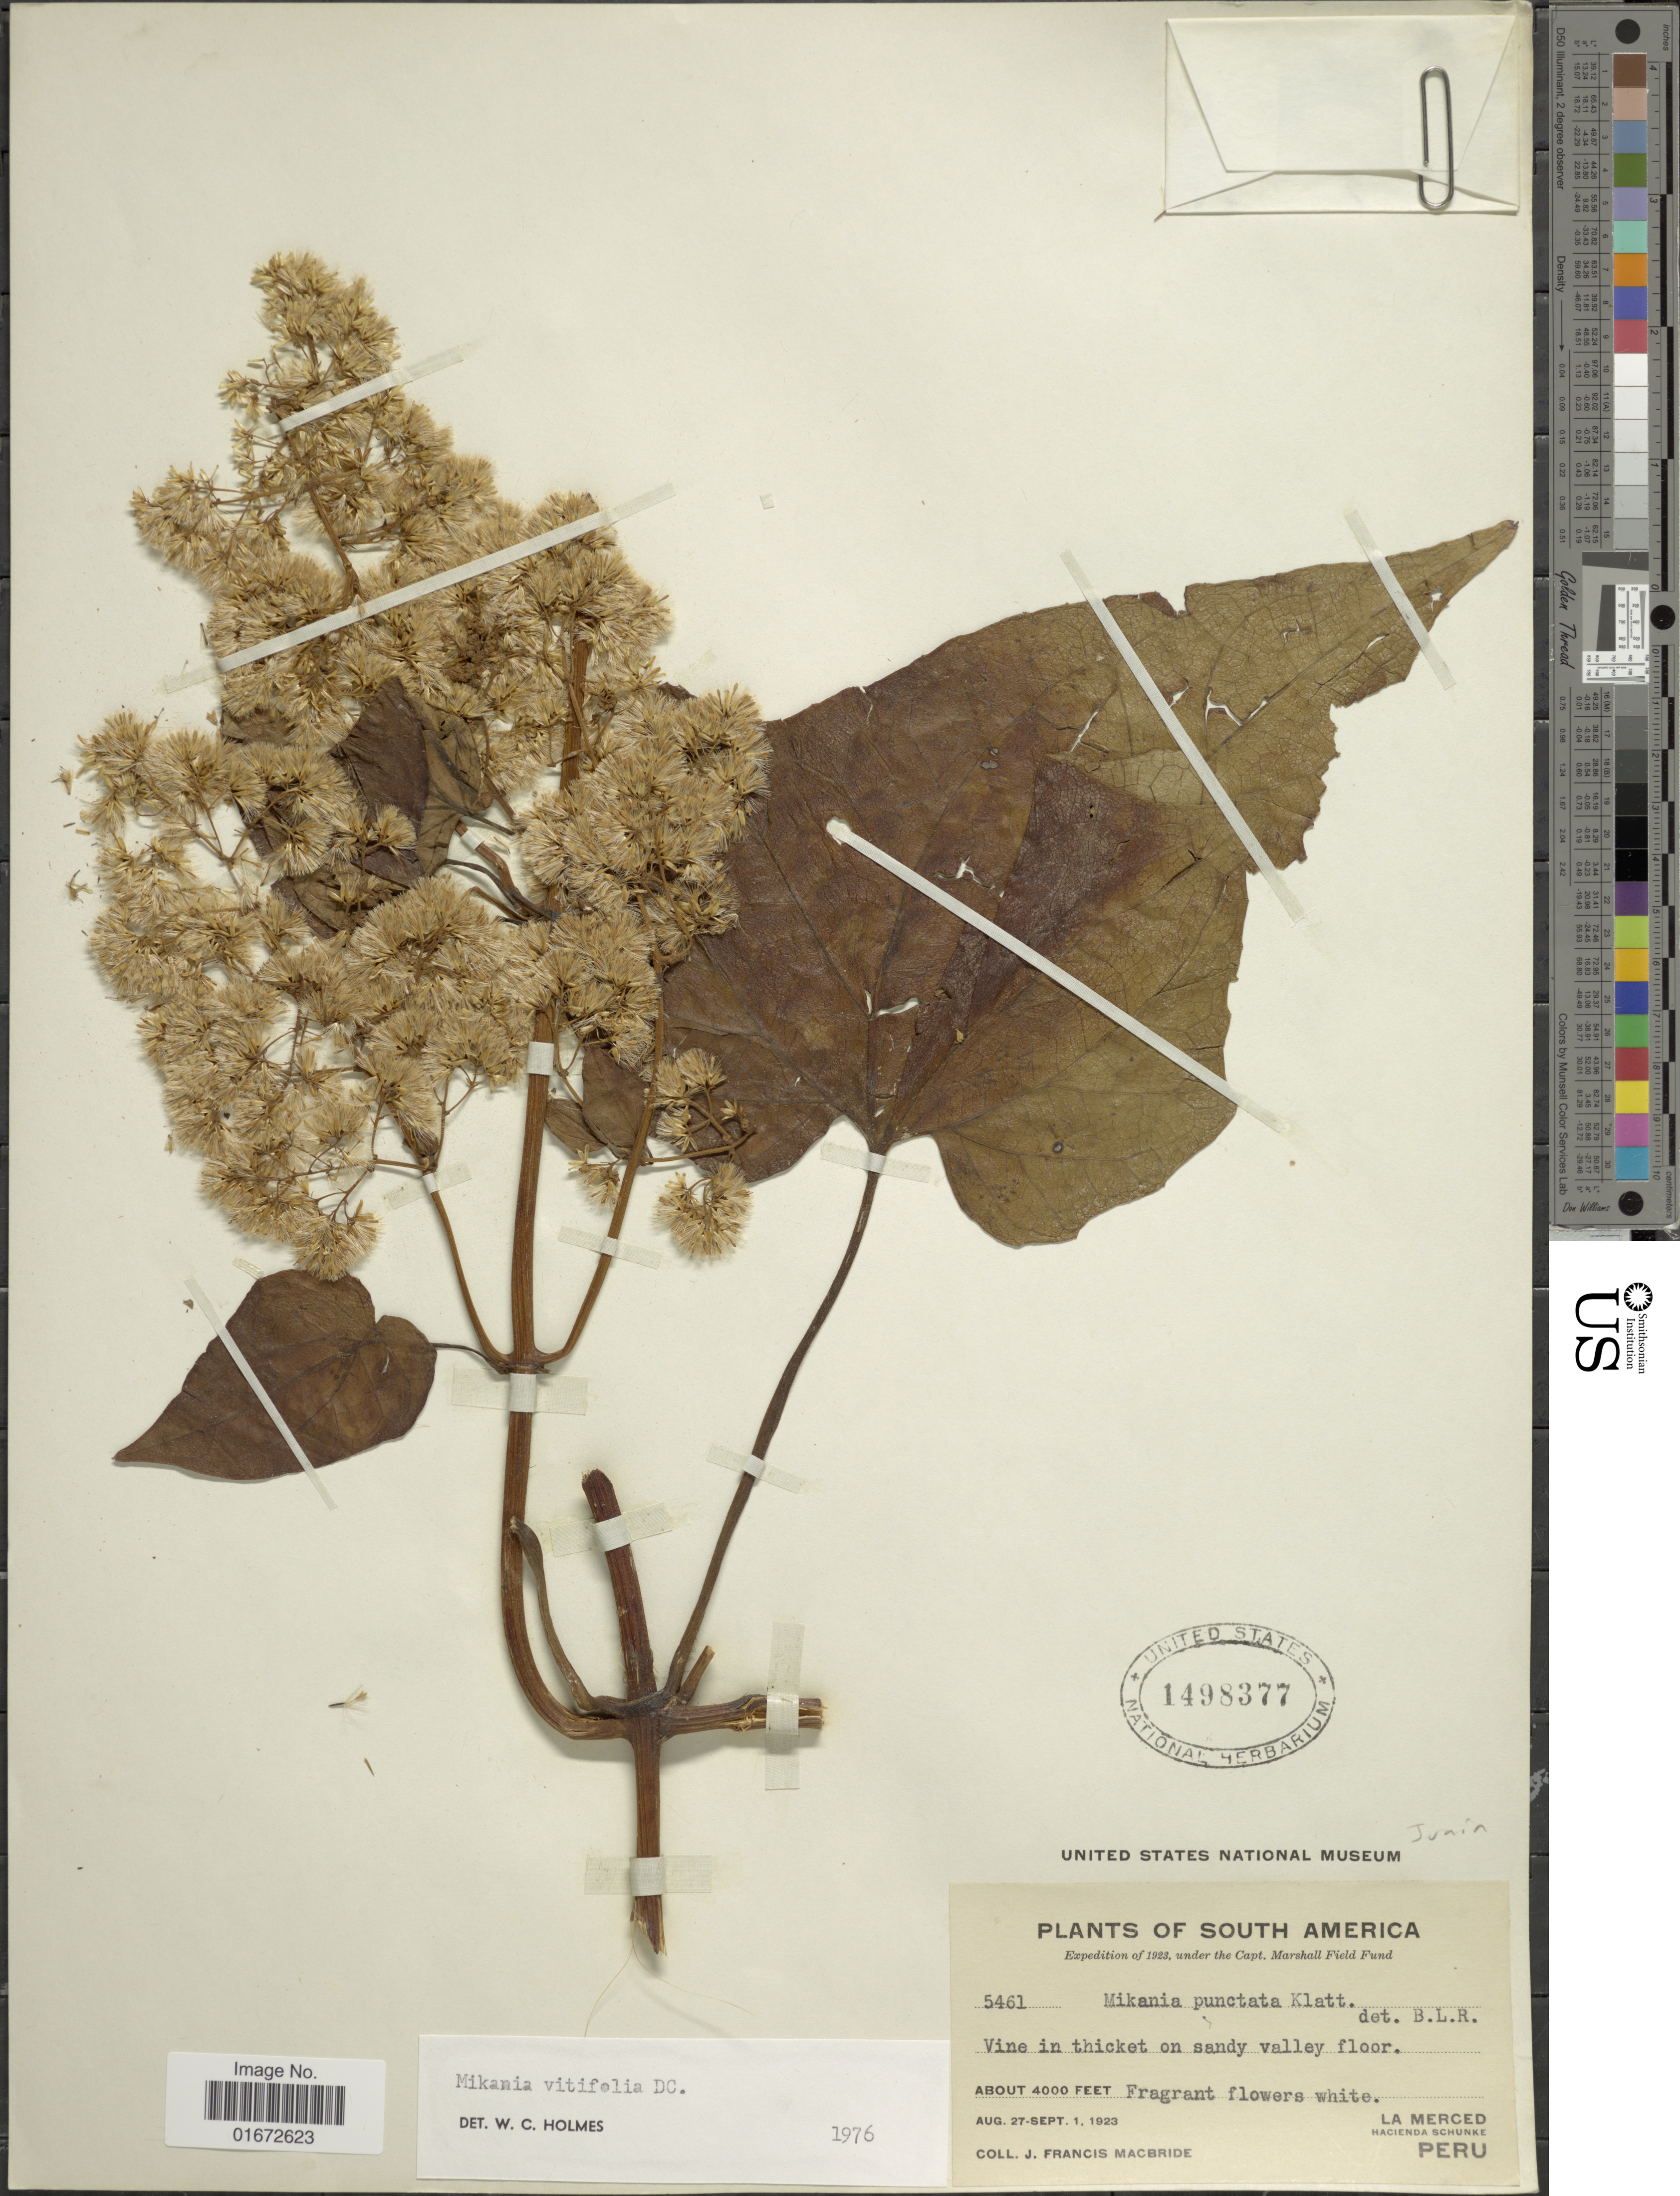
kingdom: Plantae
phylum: Tracheophyta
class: Magnoliopsida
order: Asterales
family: Asteraceae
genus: Mikania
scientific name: Mikania vitifolia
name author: DC.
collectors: J. F. Macbride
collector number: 5461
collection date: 1923-08-27/1923-09-01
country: Peru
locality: Vine in thicket on sandy valley floor. La Merced. Hacienda Schunke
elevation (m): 1219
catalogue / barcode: US 1498377